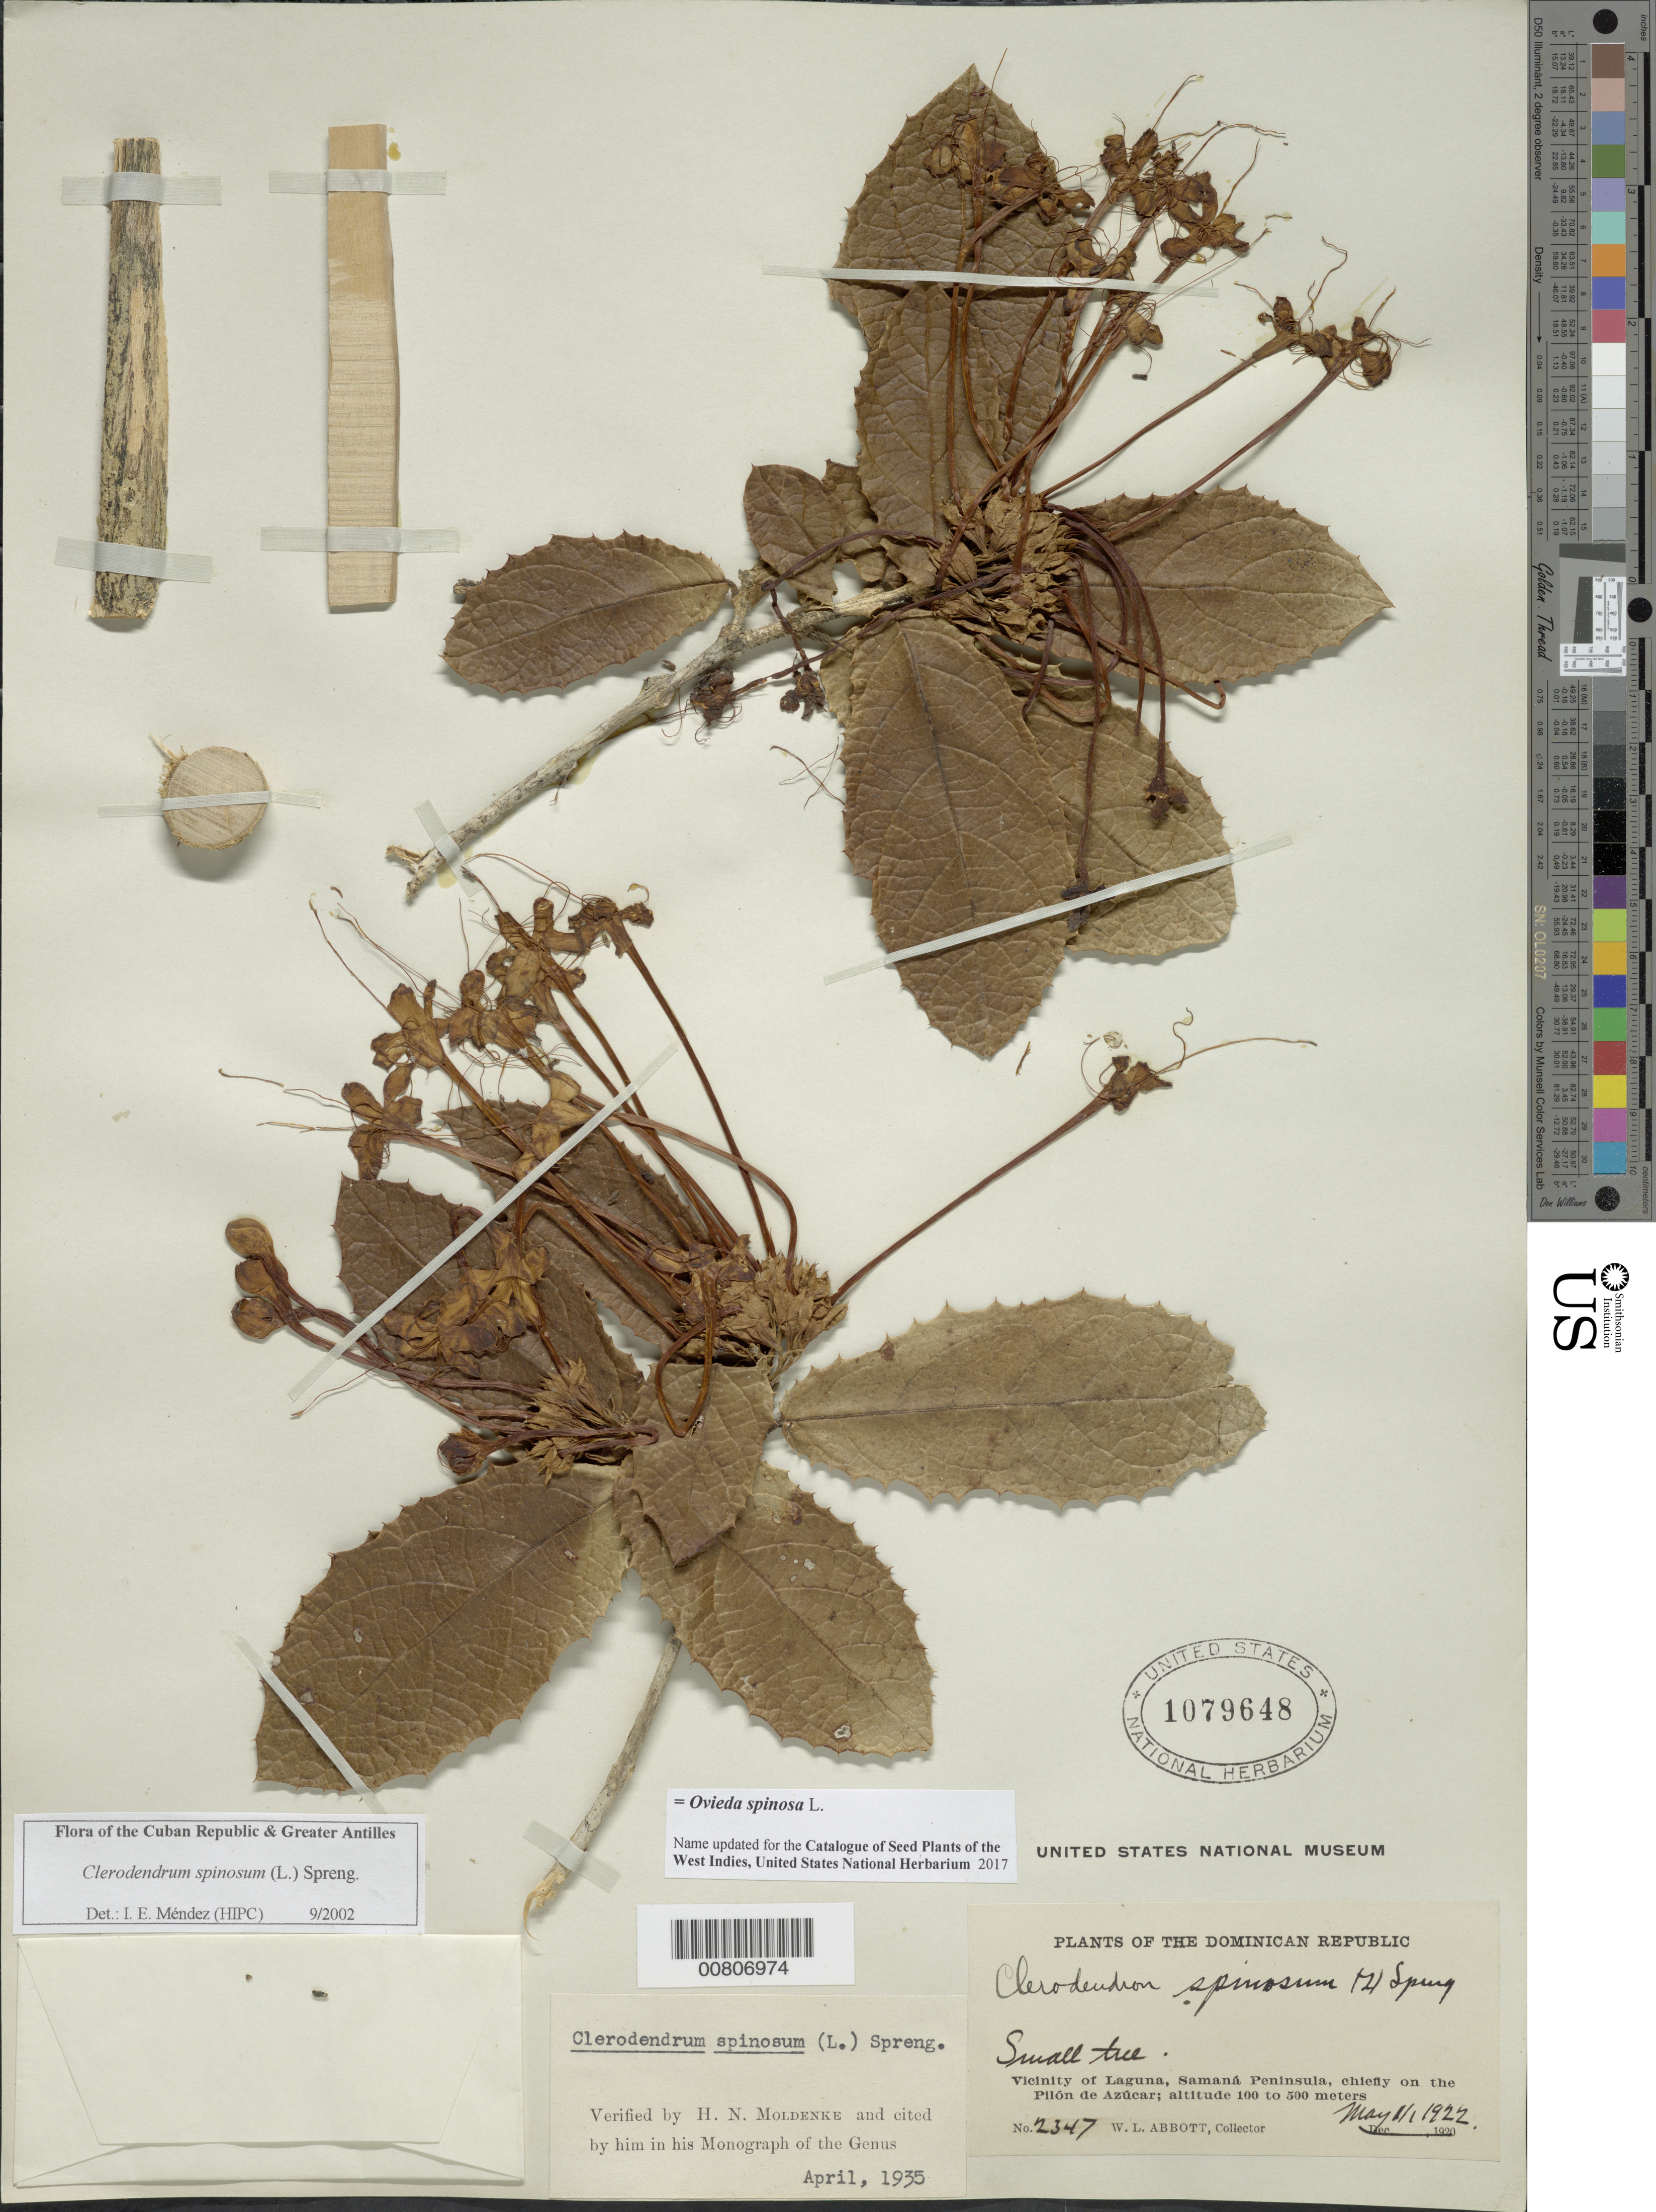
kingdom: Plantae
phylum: Tracheophyta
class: Magnoliopsida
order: Lamiales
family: Lamiaceae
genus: Ovieda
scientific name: Ovieda spinosa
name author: Sw.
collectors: W. L. Abbott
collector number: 2347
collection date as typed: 11 May 1922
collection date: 1922-05-11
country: Dominican Republic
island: Hispaniola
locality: Laguna, Samaná Peninsula, chiefly on the Pilón de Azúcar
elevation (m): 100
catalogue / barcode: US 1079648